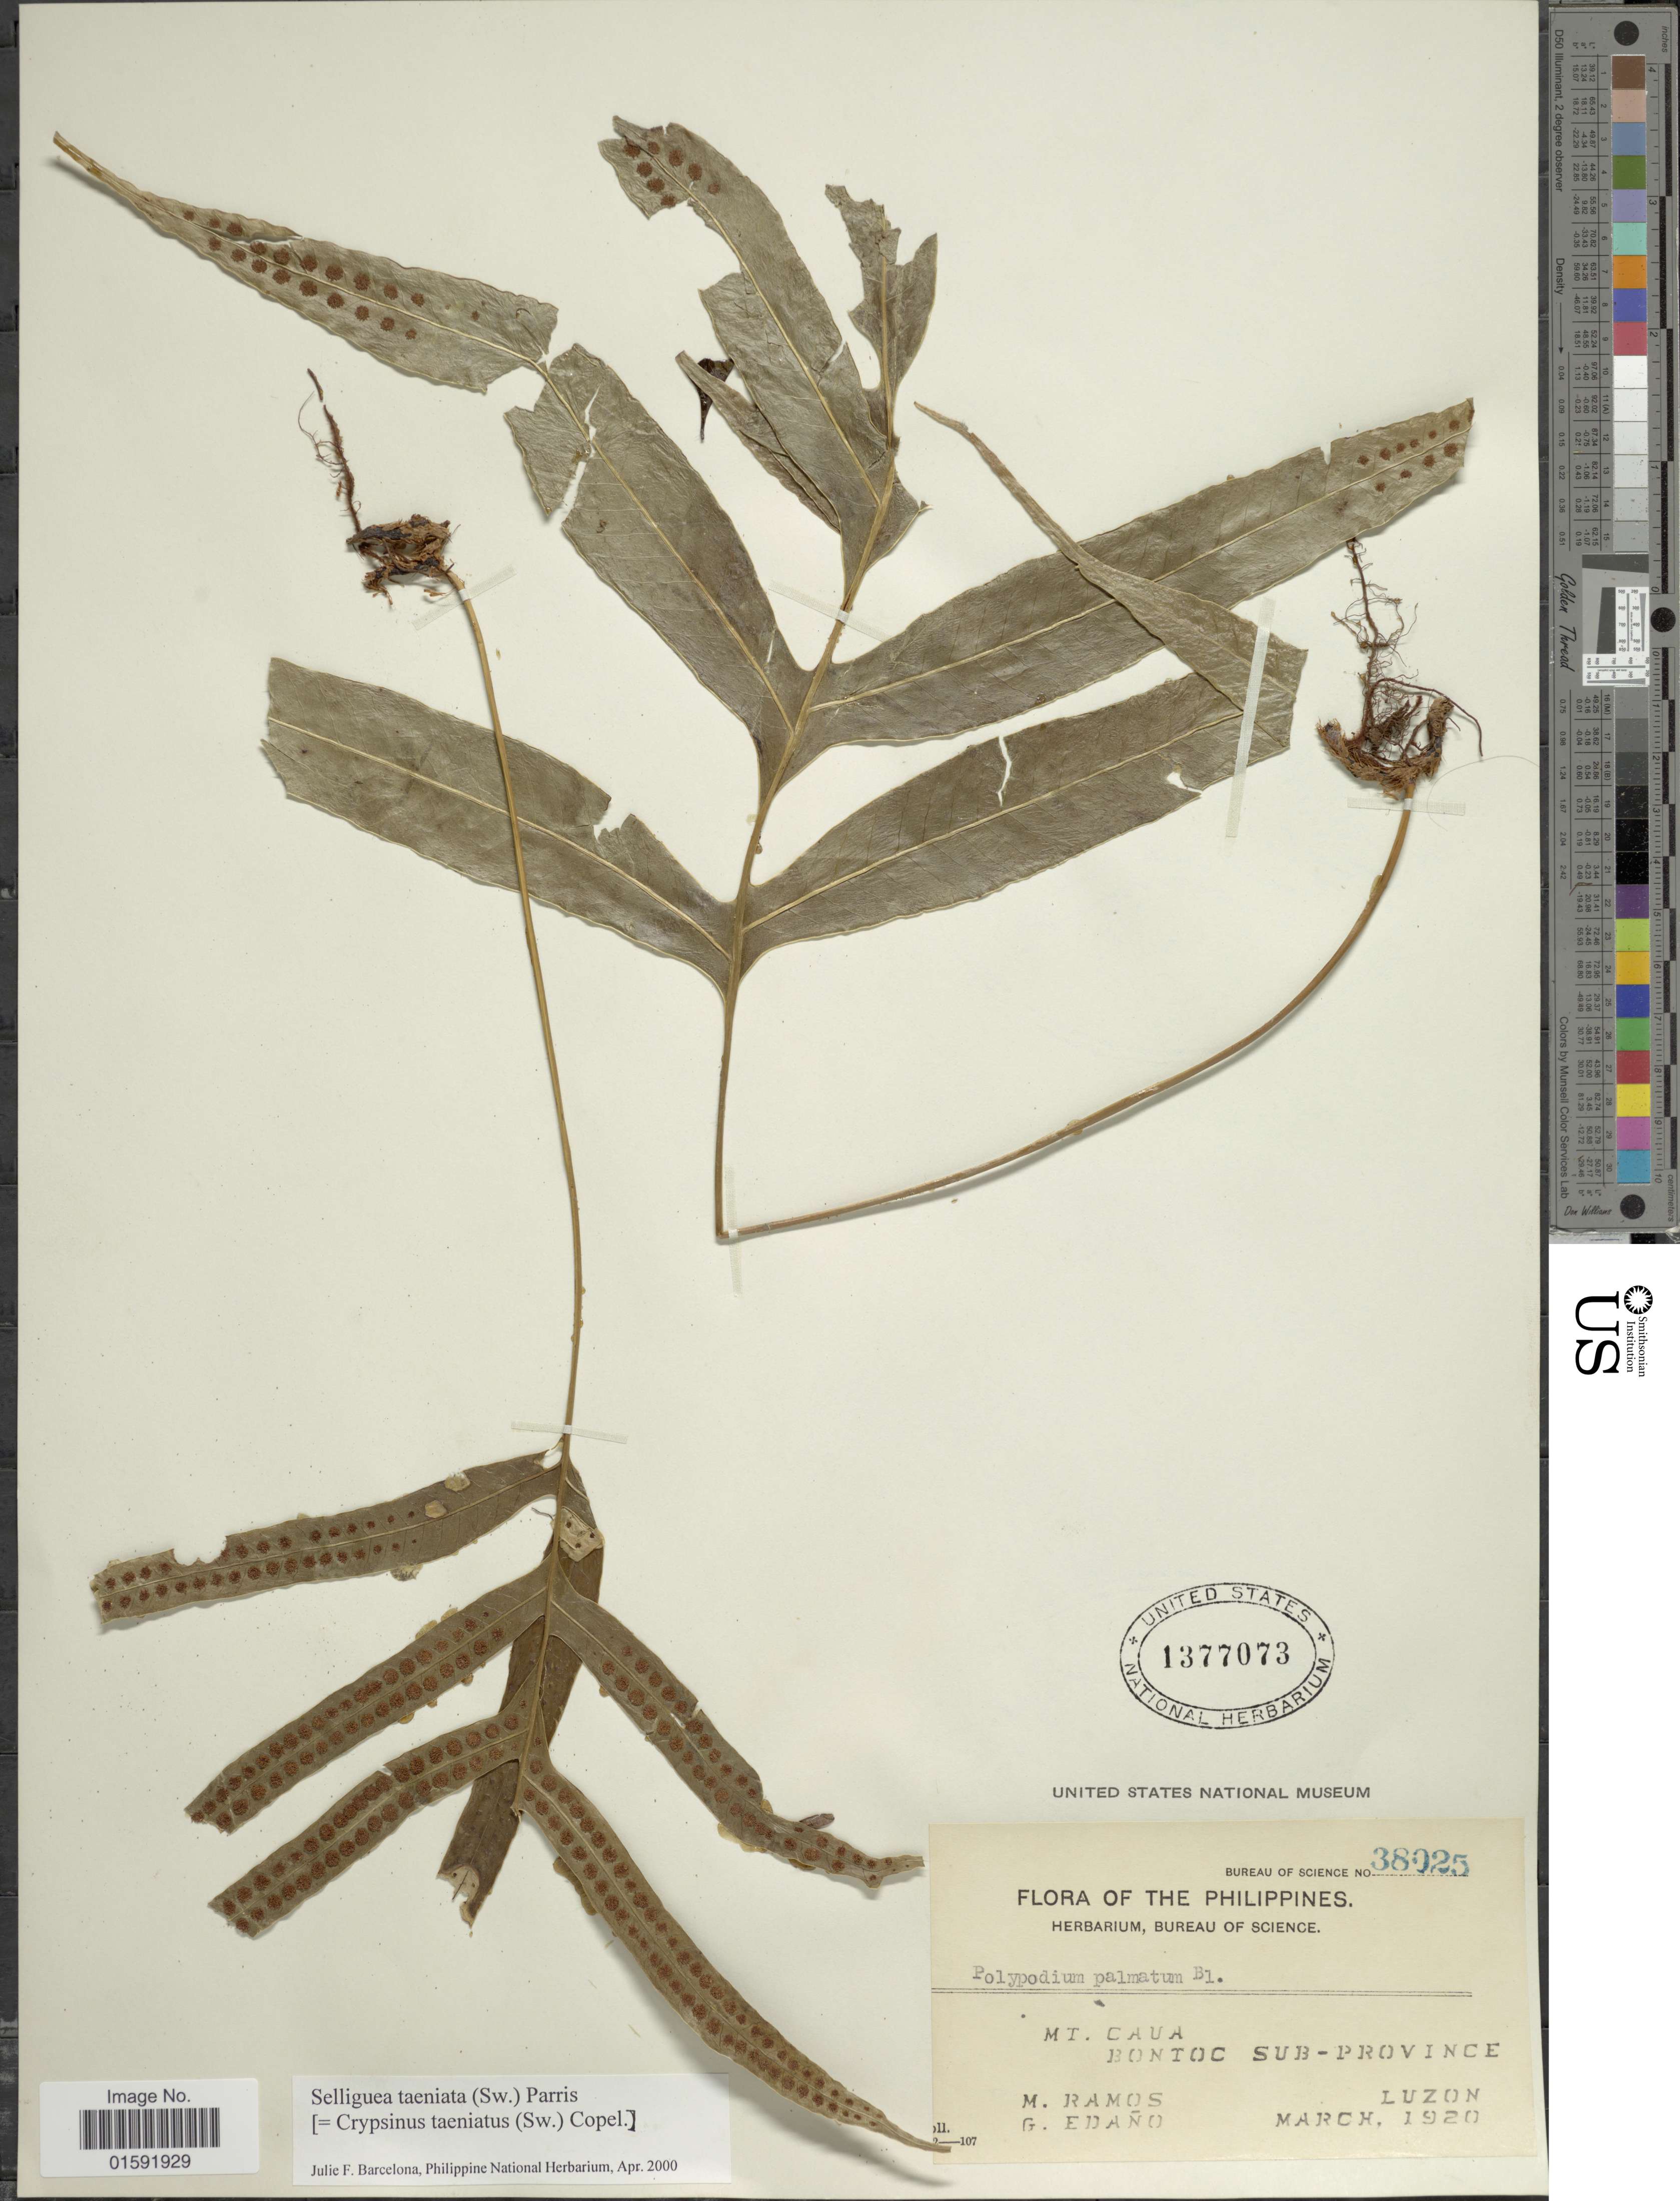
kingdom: Plantae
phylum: Tracheophyta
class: Polypodiopsida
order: Polypodiales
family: Polypodiaceae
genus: Selliguea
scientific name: Selliguea taeniata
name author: Parris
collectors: M. Ramos & G. Edaño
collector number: Bureau of Science 38025*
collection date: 1920-03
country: Philippines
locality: Mt. Caua, Bontoc Sub-province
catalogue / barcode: US 1377073